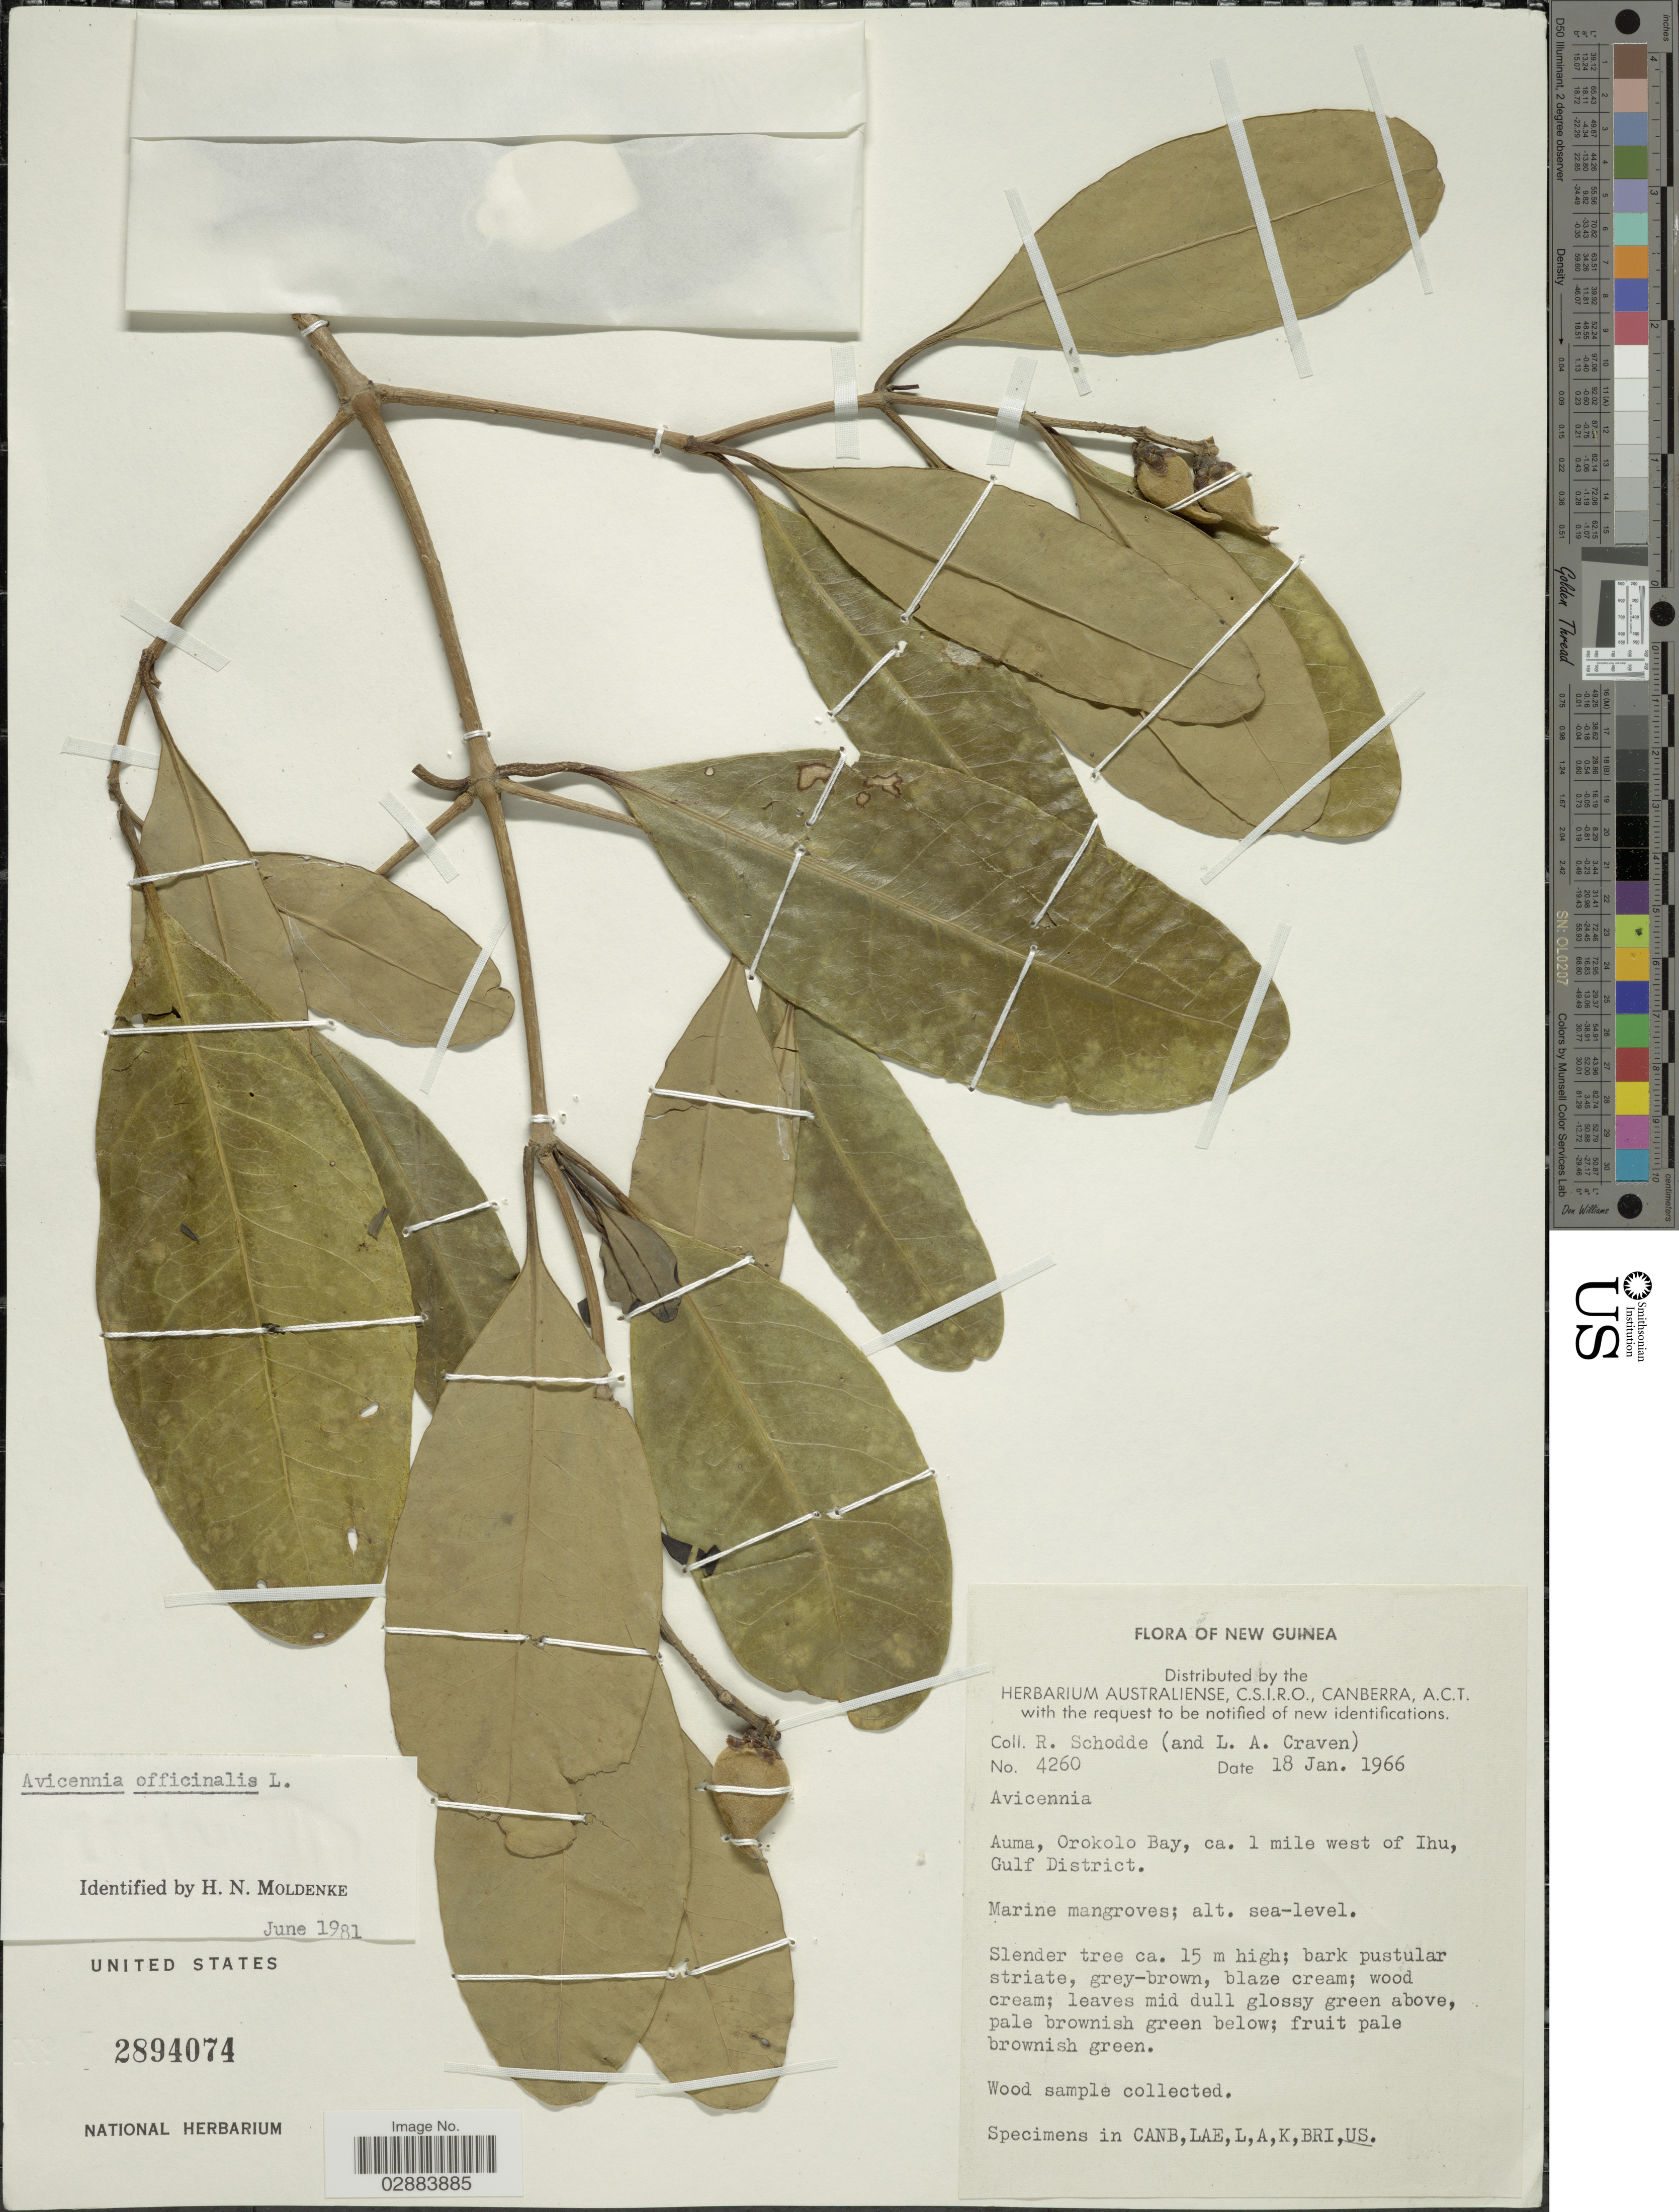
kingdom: Plantae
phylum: Tracheophyta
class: Magnoliopsida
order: Lamiales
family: Acanthaceae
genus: Avicennia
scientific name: Avicennia officinalis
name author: L.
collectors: R. Schodde & L. A. Craven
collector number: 4260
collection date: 1966-01-18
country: Papua New Guinea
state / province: Gulf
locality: Auma, Orokolo Bay, ca.1 mile west of Ihu, Gulf District. New Guinea.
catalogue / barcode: US 2894074